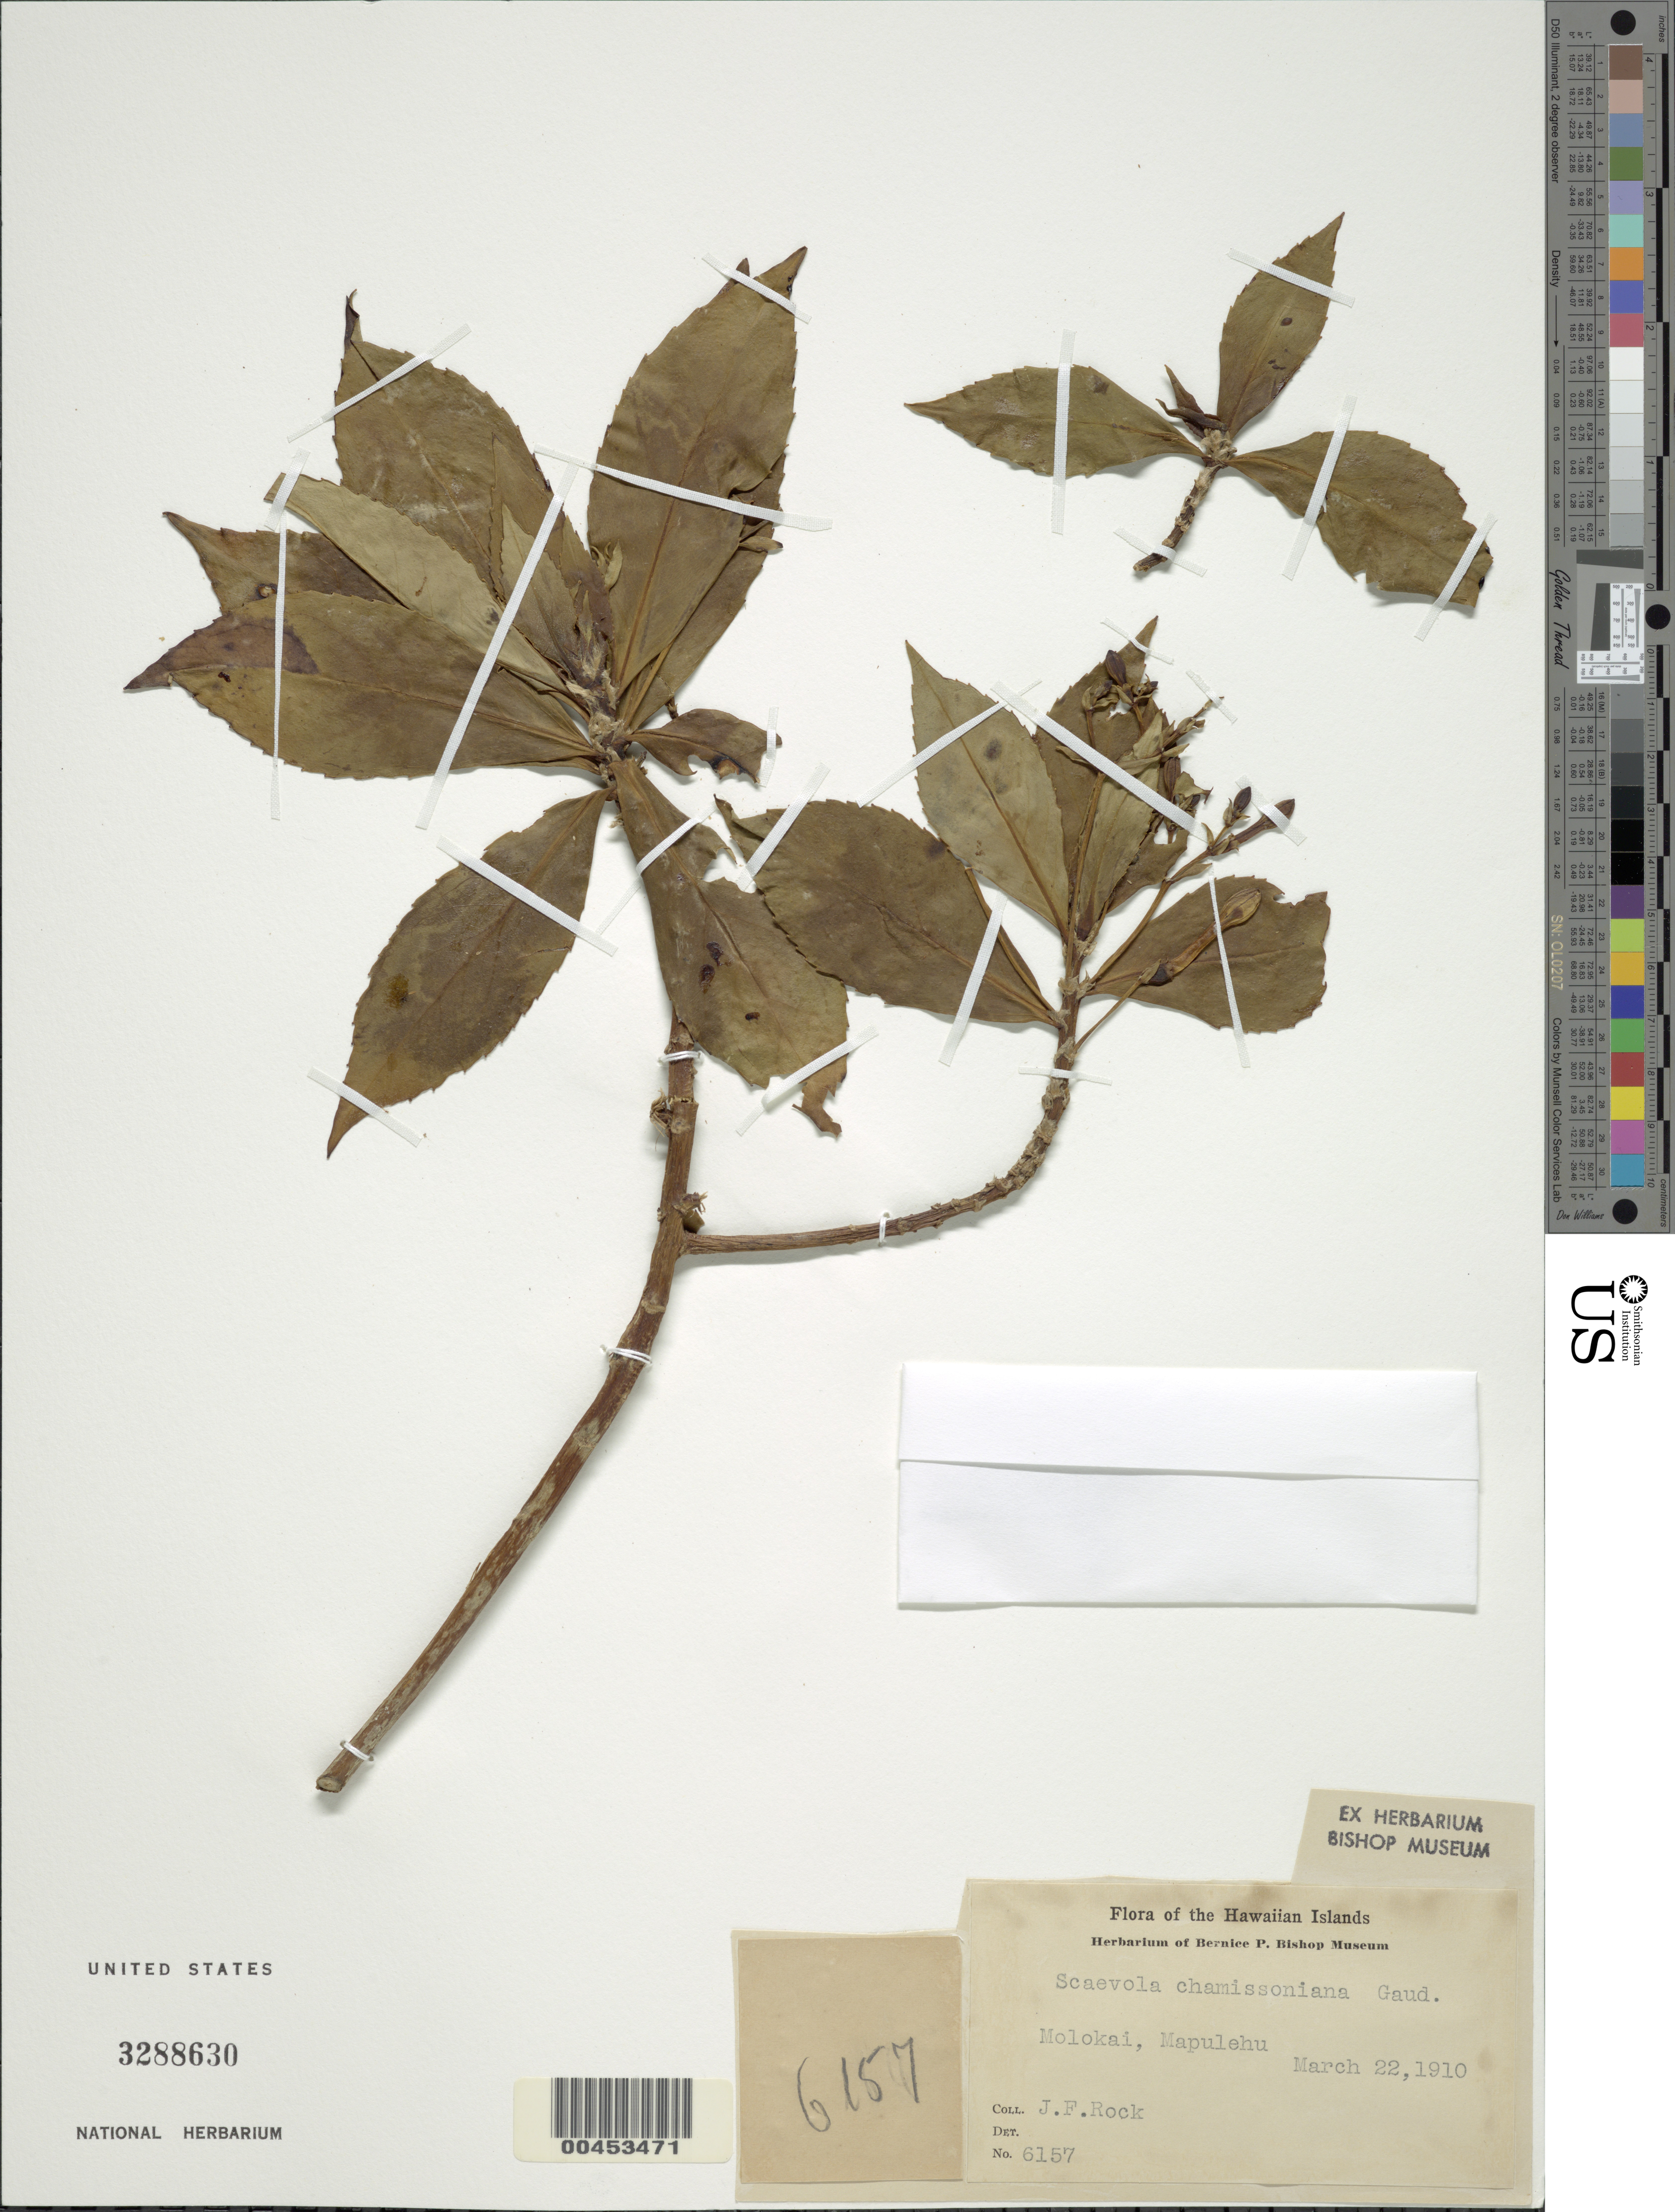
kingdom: Plantae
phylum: Tracheophyta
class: Magnoliopsida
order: Asterales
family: Goodeniaceae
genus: Scaevola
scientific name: Scaevola chamissoniana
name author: Gaudich.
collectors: J. F. Rock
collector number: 6157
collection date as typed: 22 Mar 1910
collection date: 1910-03-22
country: United States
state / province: Hawaii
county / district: Maui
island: Moloka'i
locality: Mapulehu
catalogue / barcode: US 3288630